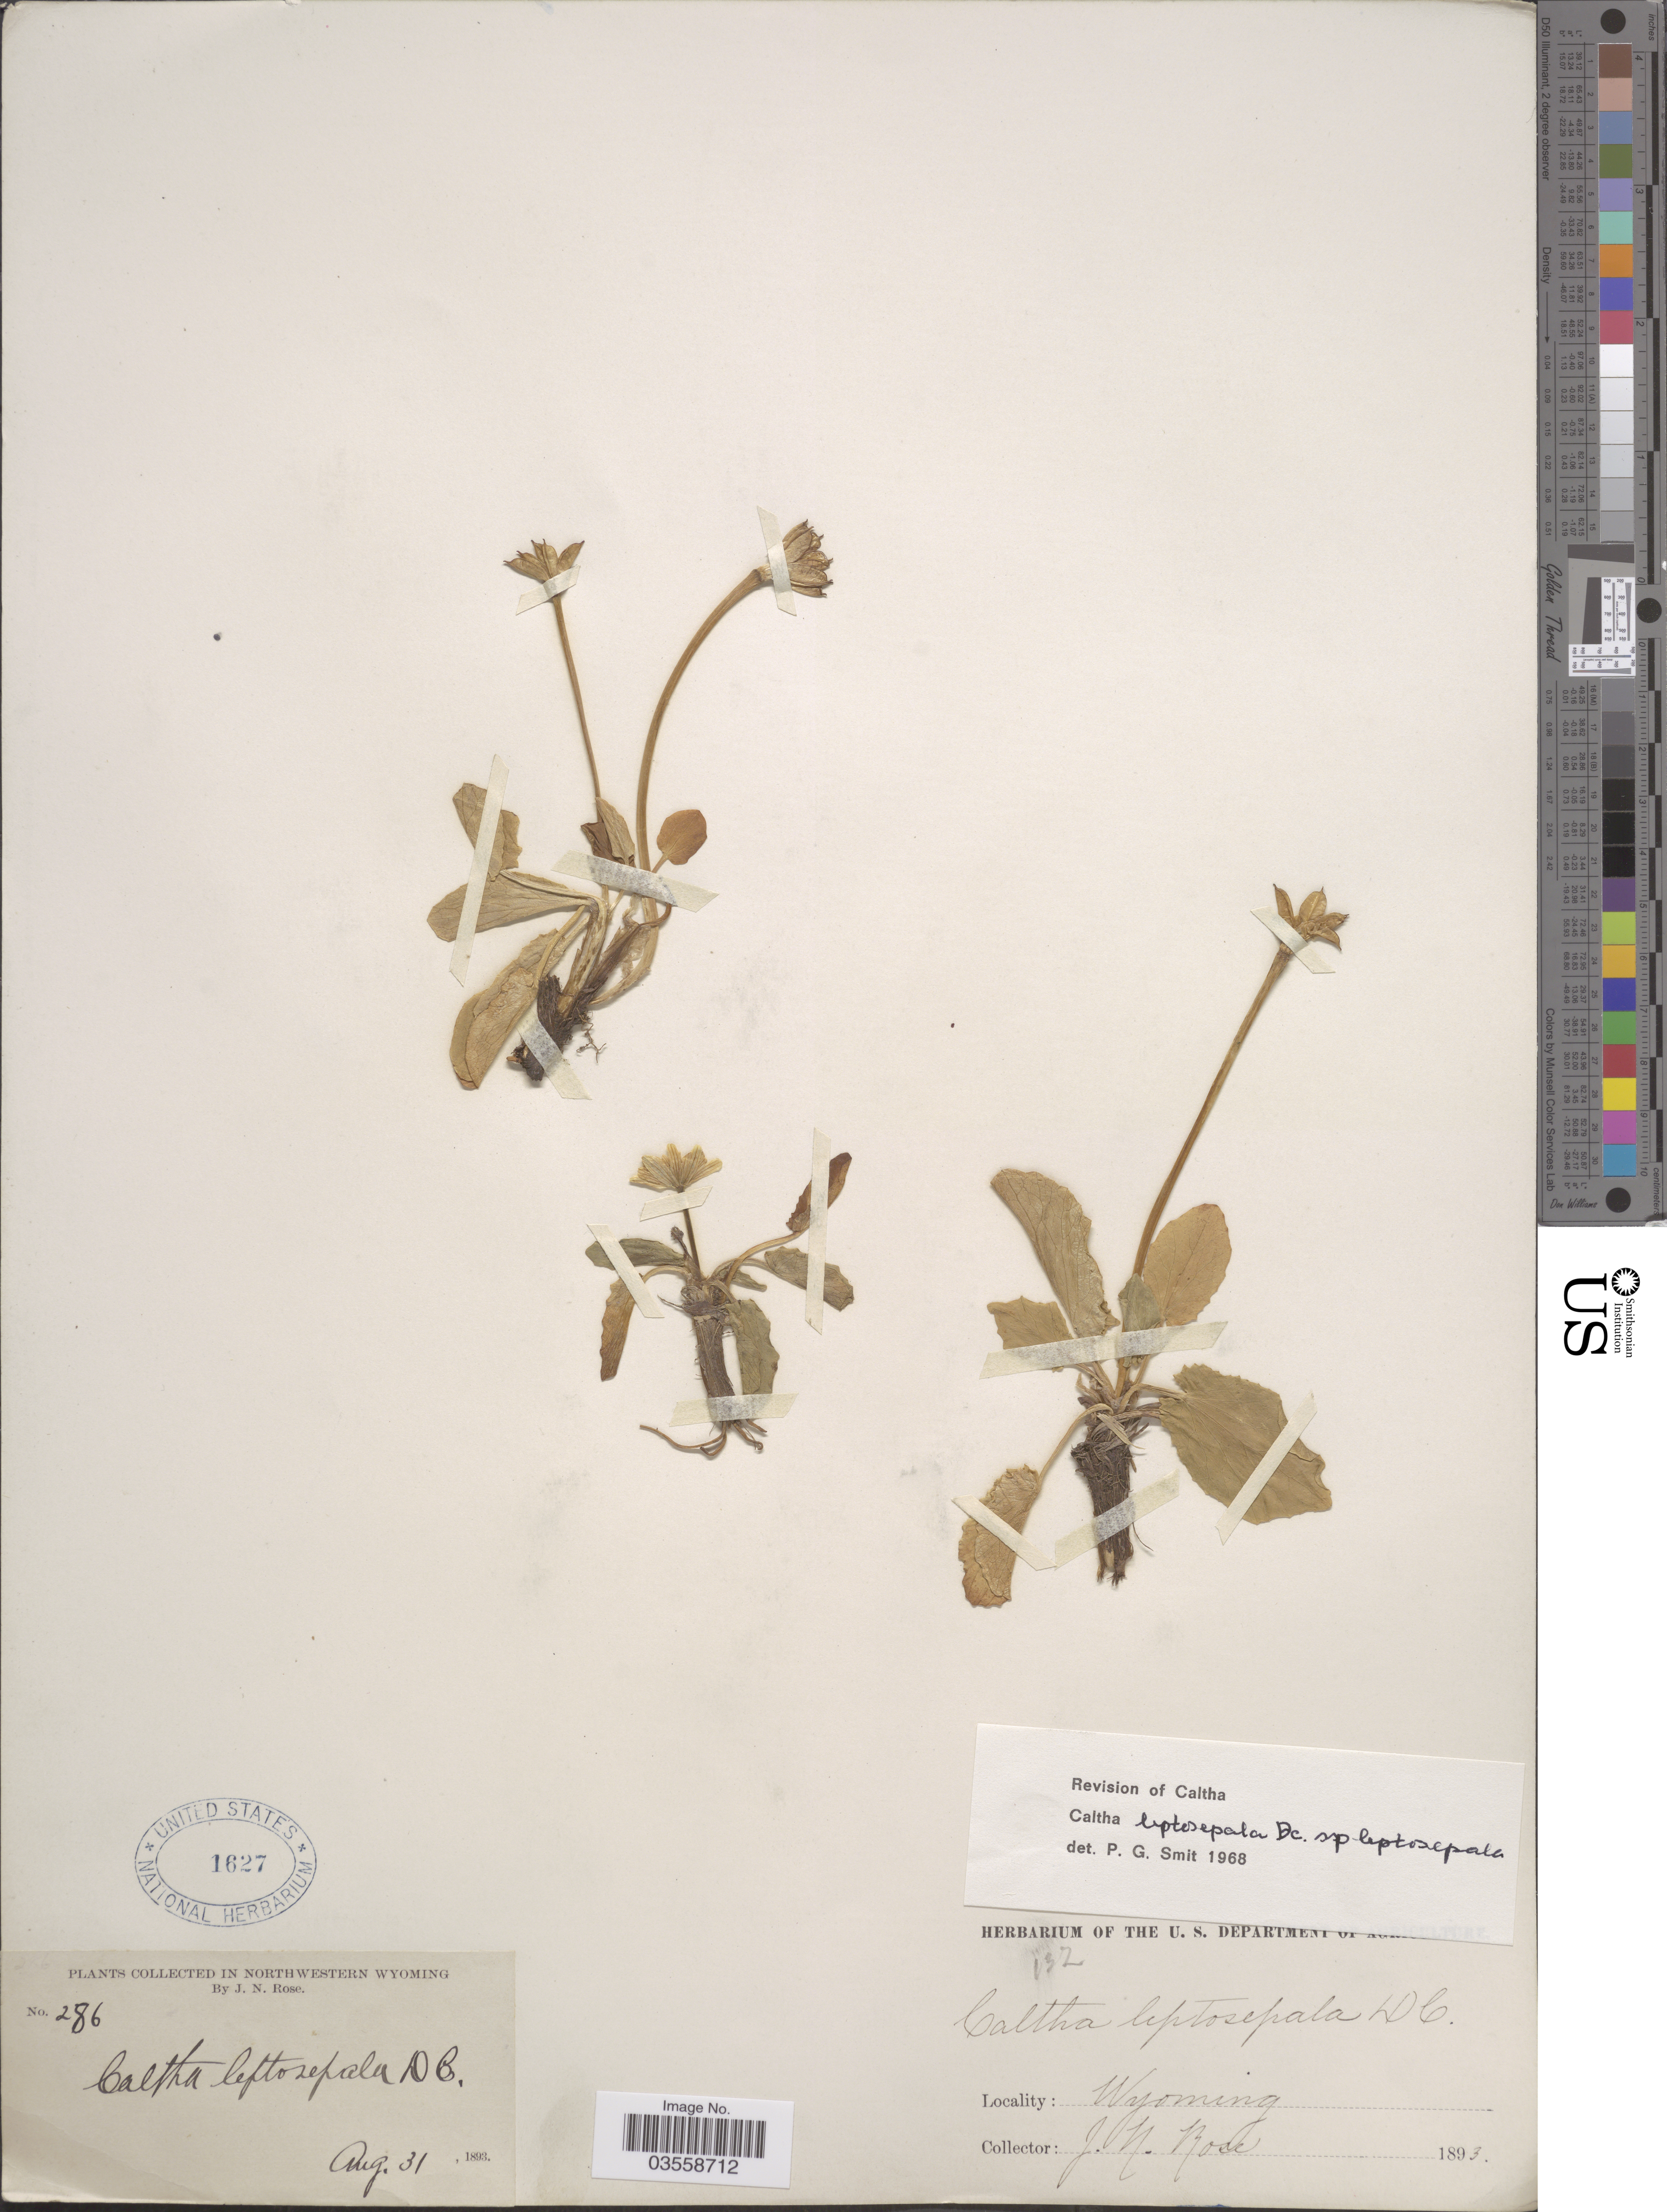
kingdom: Plantae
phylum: Tracheophyta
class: Magnoliopsida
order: Ranunculales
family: Ranunculaceae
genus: Caltha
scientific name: Caltha leptosepala subsp. leptosepala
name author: DC.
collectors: J. N. Rose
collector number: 286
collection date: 1893-08-31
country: United States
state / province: Wyoming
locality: Northwestern Wyoming.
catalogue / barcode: US 1627